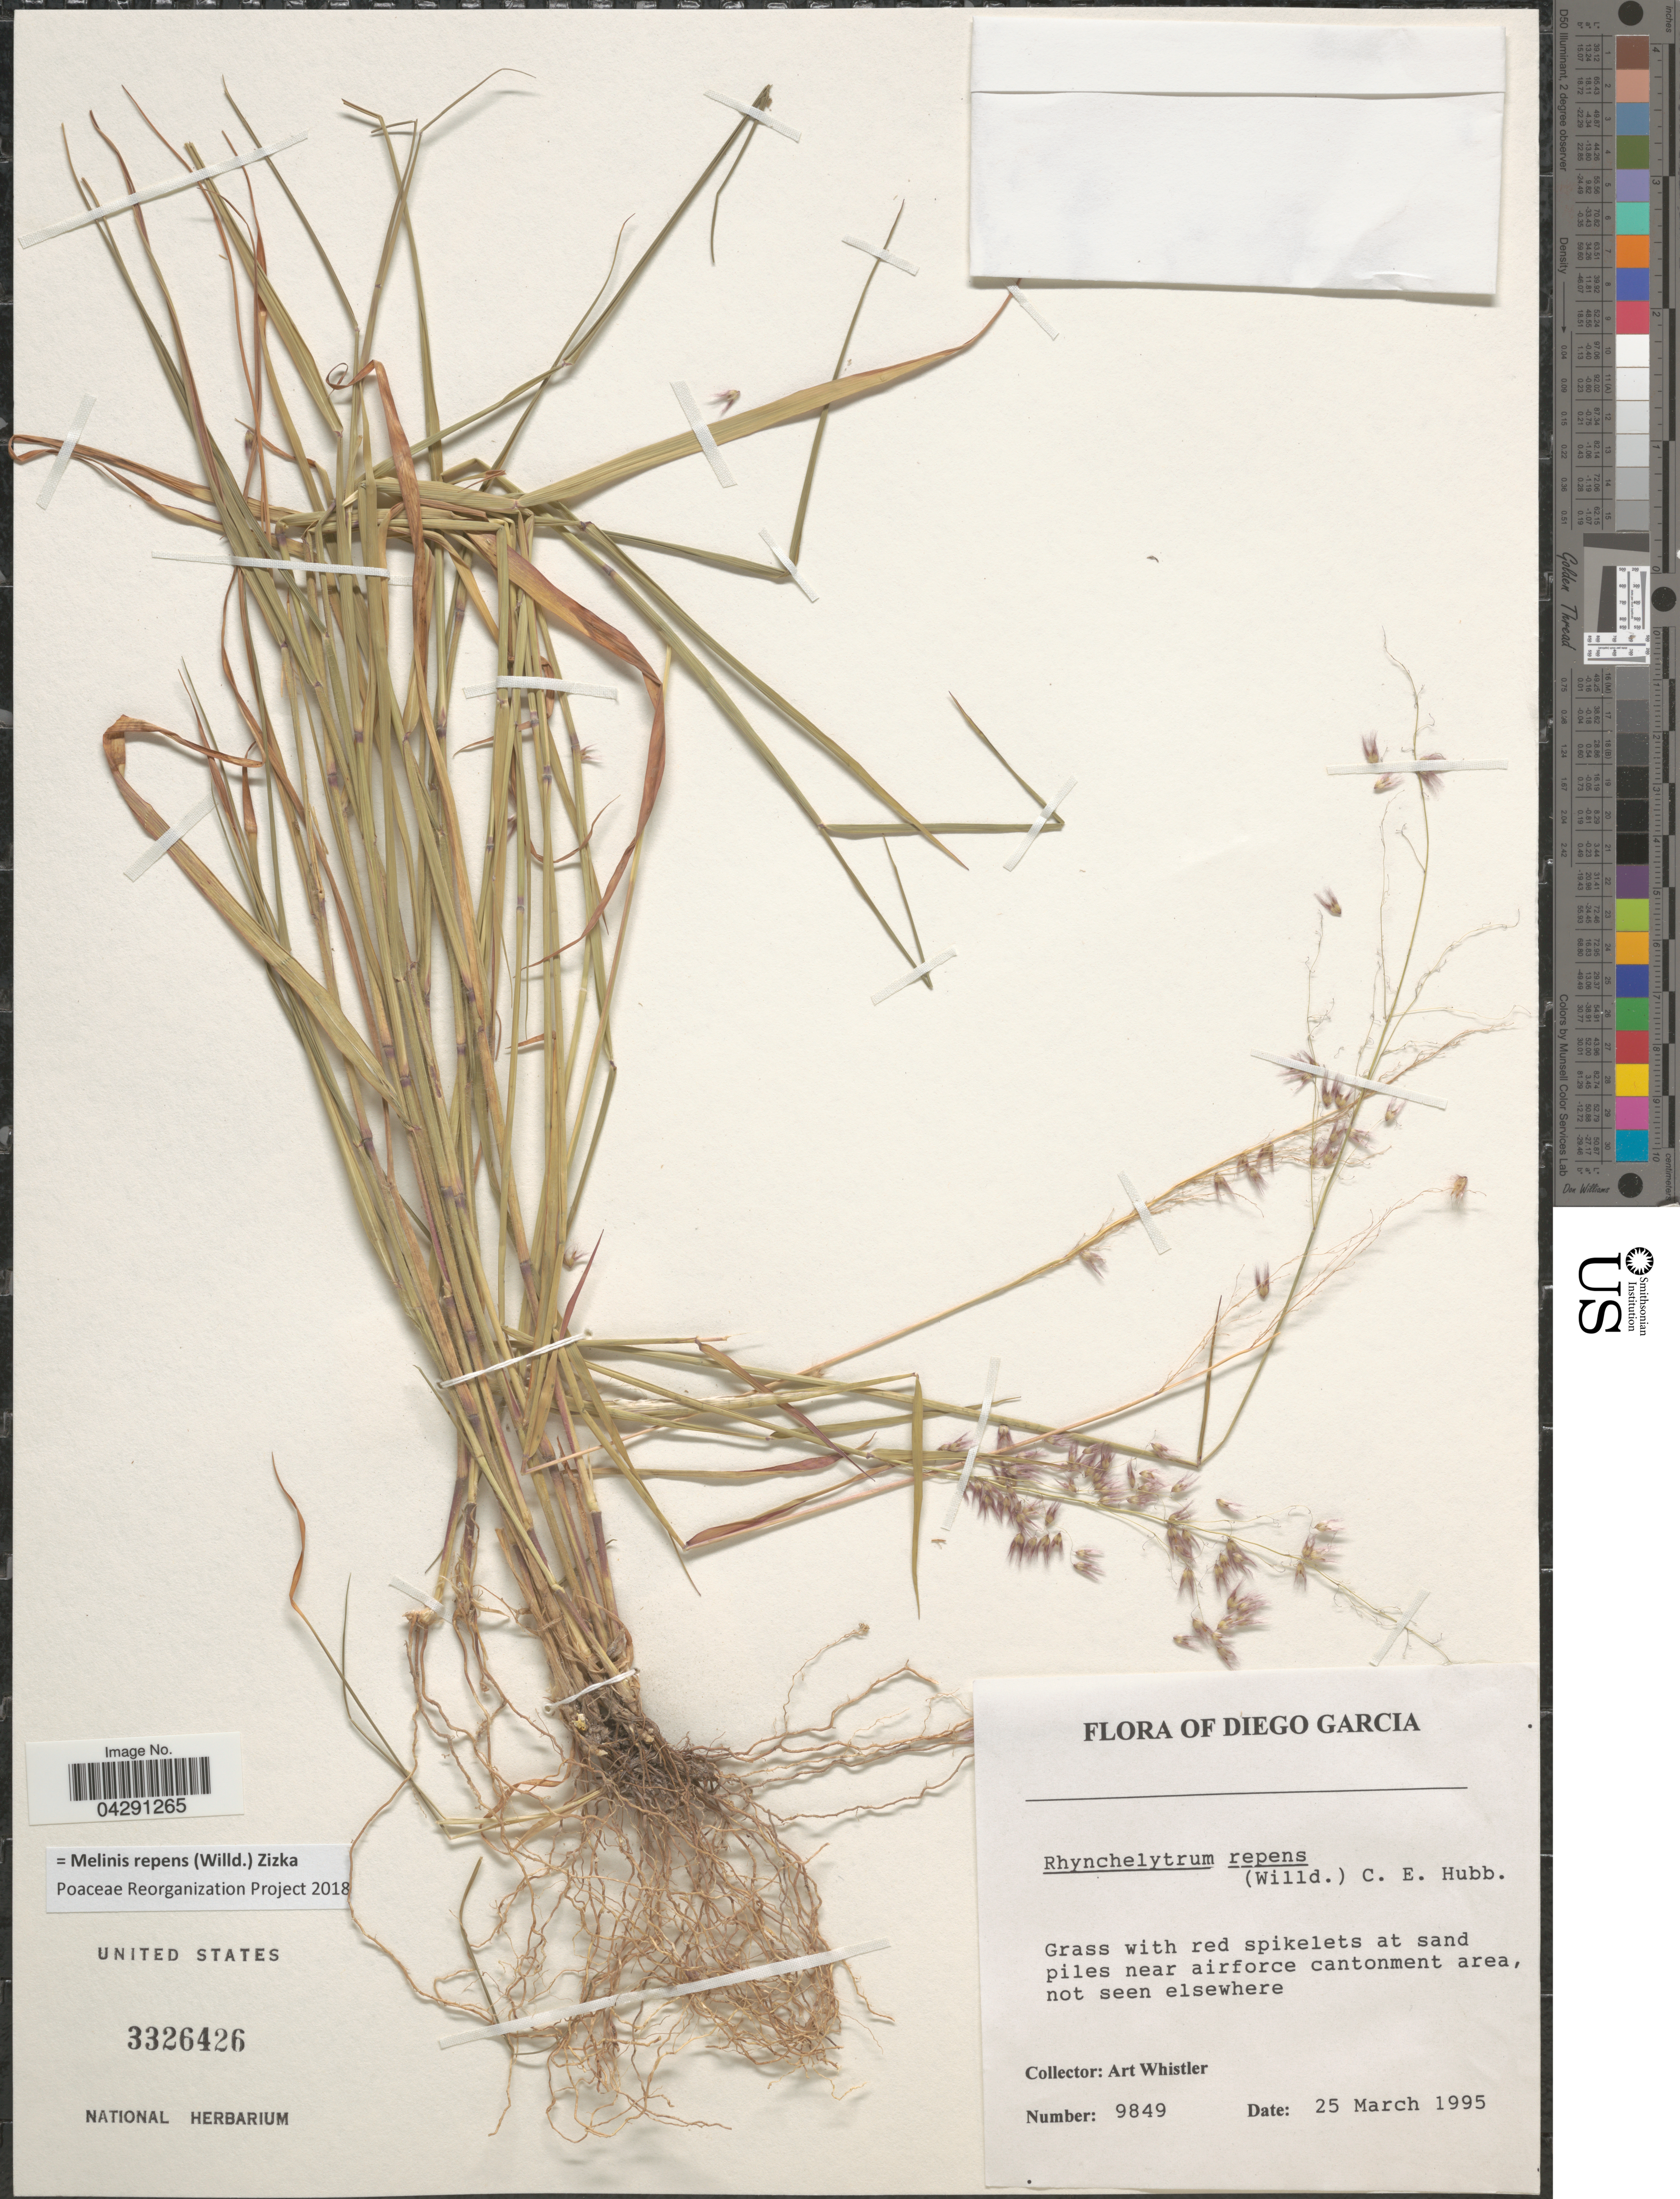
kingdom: Plantae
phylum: Tracheophyta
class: Liliopsida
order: Poales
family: Poaceae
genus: Melinis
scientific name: Melinis repens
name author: (Willd.) Zizka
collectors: A. Whistler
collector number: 9849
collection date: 1995-03-25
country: British Indian Ocean Territory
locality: Diego Garcia.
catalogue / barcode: US 3326426